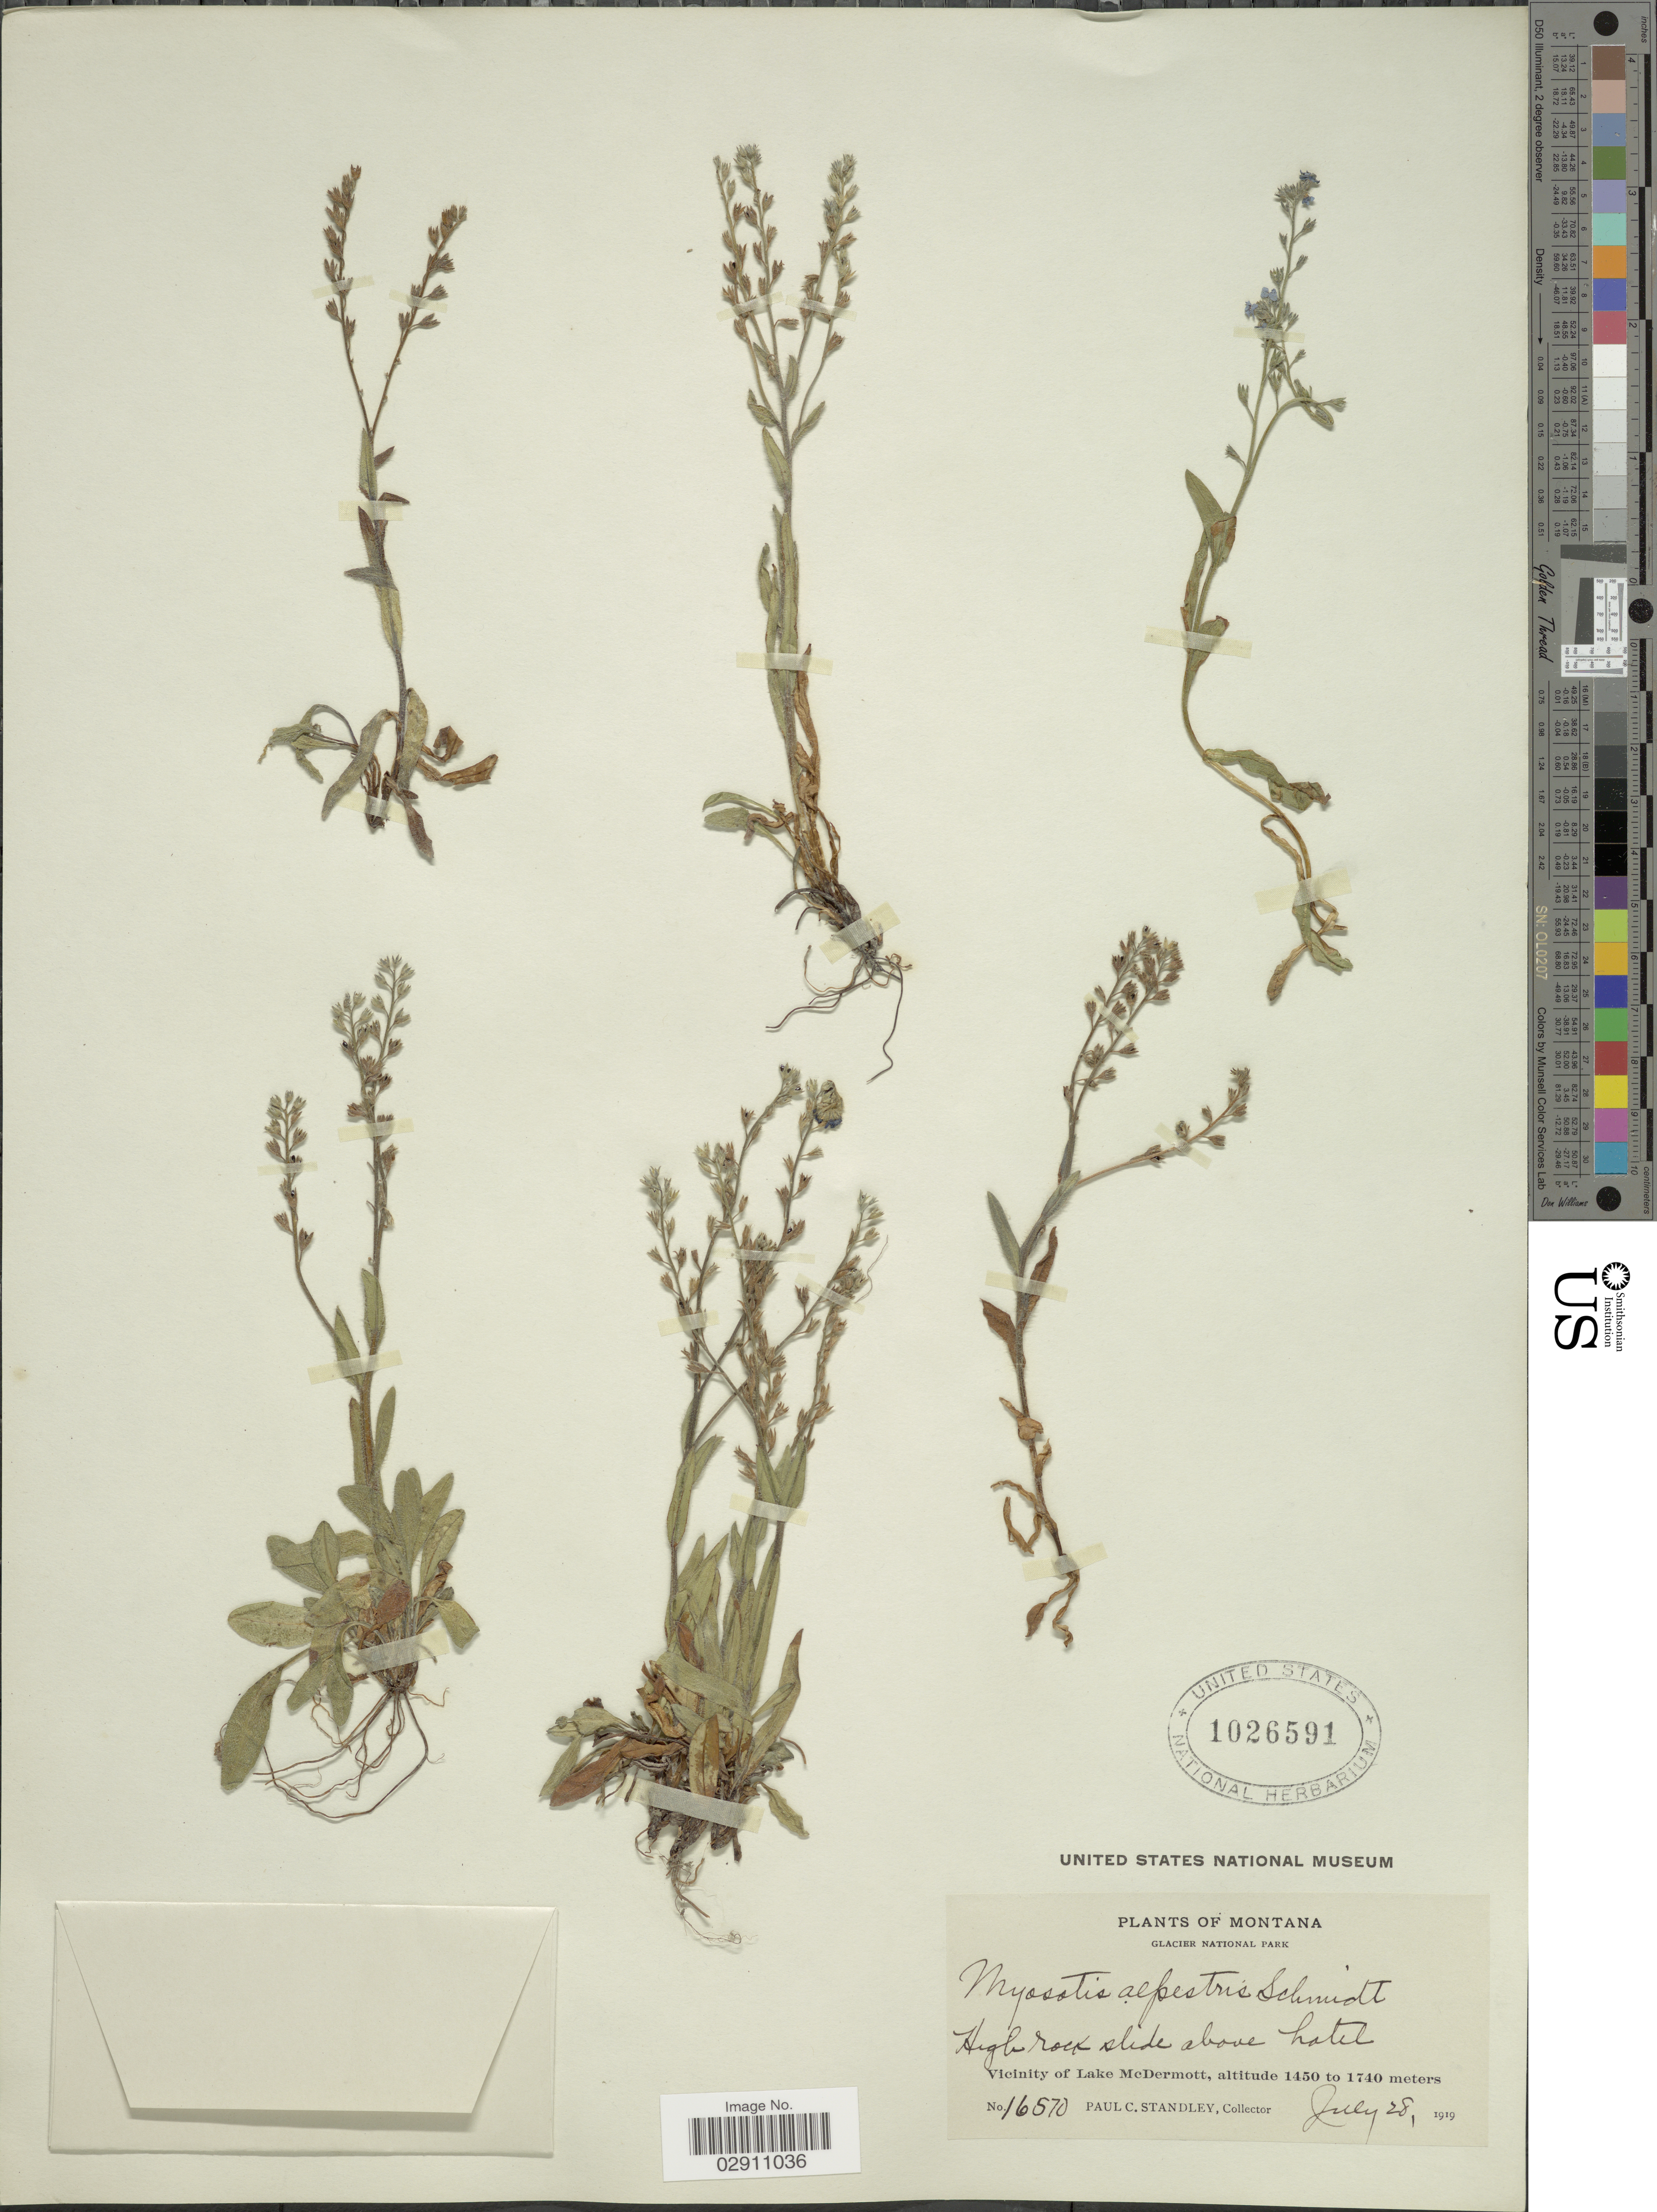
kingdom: Plantae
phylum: Tracheophyta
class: Magnoliopsida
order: Boraginales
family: Boraginaceae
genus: Myosotis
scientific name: Myosotis alpestris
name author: F.W. Schmidt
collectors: P. C. Standley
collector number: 16570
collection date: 1919-07-28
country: United States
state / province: Montana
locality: Glacier National Park. High rock slide above hotel. Vicinity of Lake McDermott.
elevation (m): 1450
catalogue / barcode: US 1026591